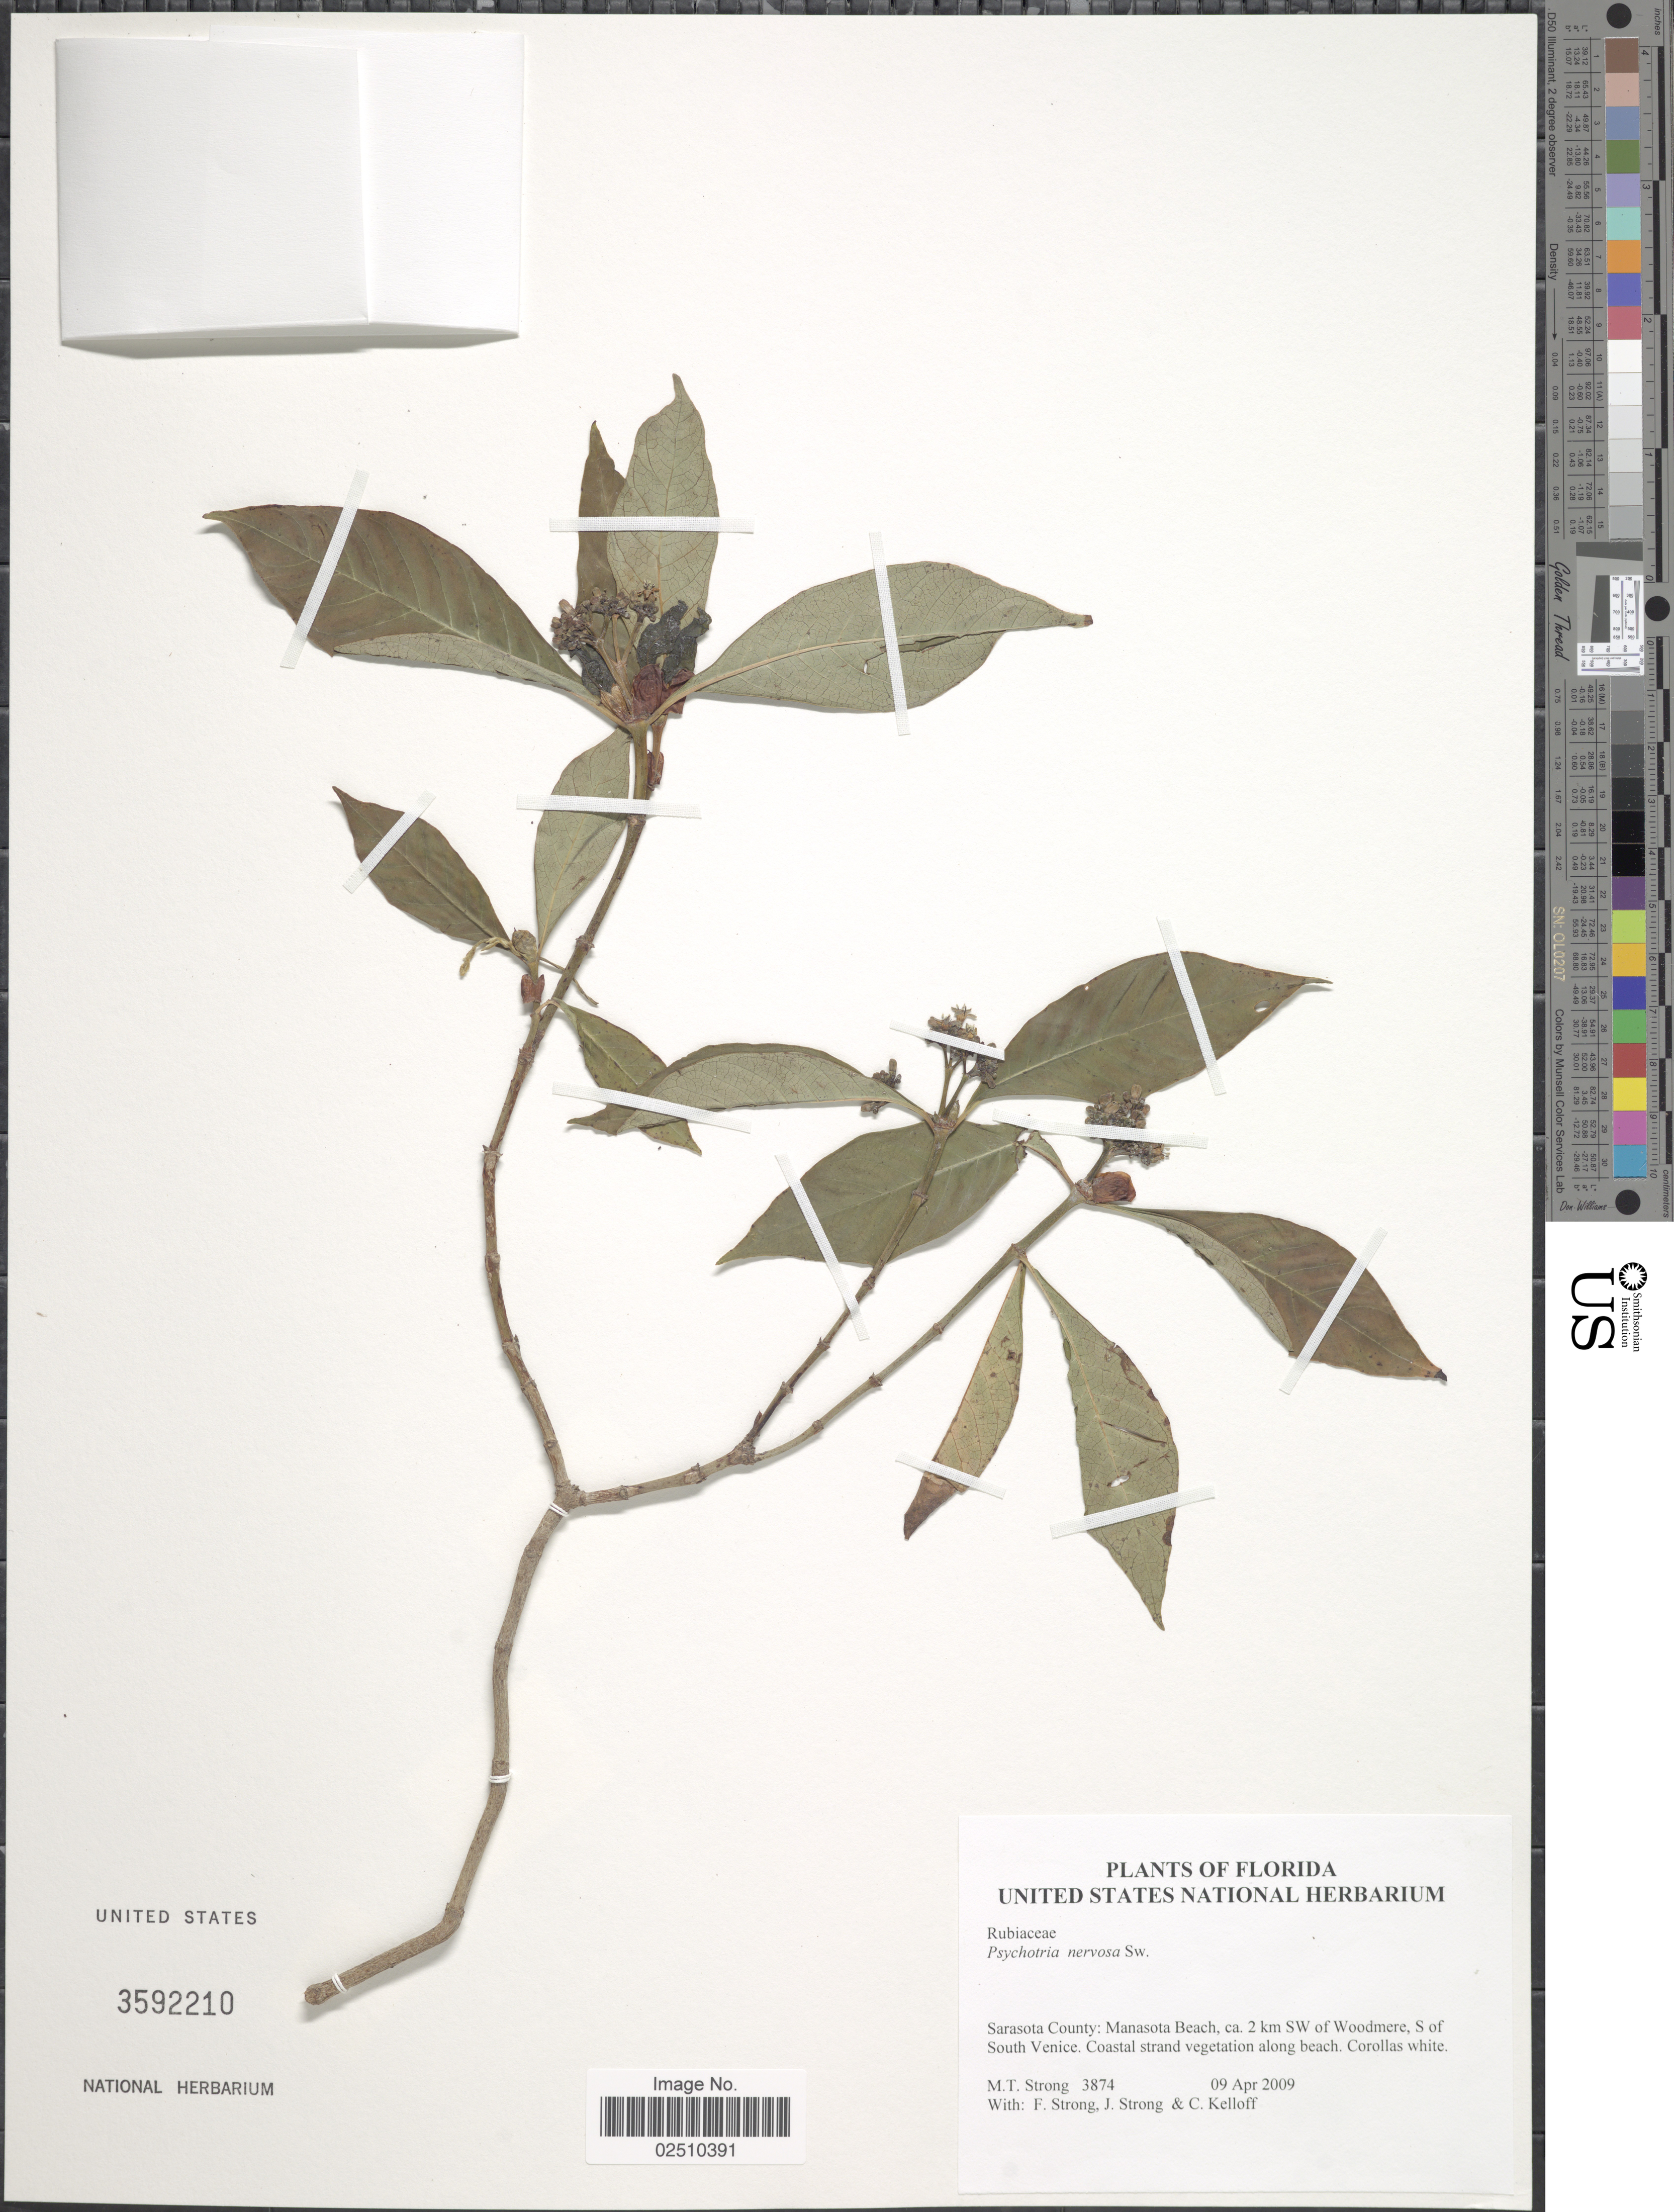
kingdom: Plantae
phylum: Tracheophyta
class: Magnoliopsida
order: Gentianales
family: Rubiaceae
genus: Psychotria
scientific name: Psychotria nervosa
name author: Sw.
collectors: M. T. Strong, F. Strong, J. Strong & C. L. Kelloff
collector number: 3874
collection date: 2009-04-09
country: United States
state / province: Florida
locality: Sarasota County, Manasota Beach, ca 2 km SW of Woodmere, S of South Venice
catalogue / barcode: US 3592210